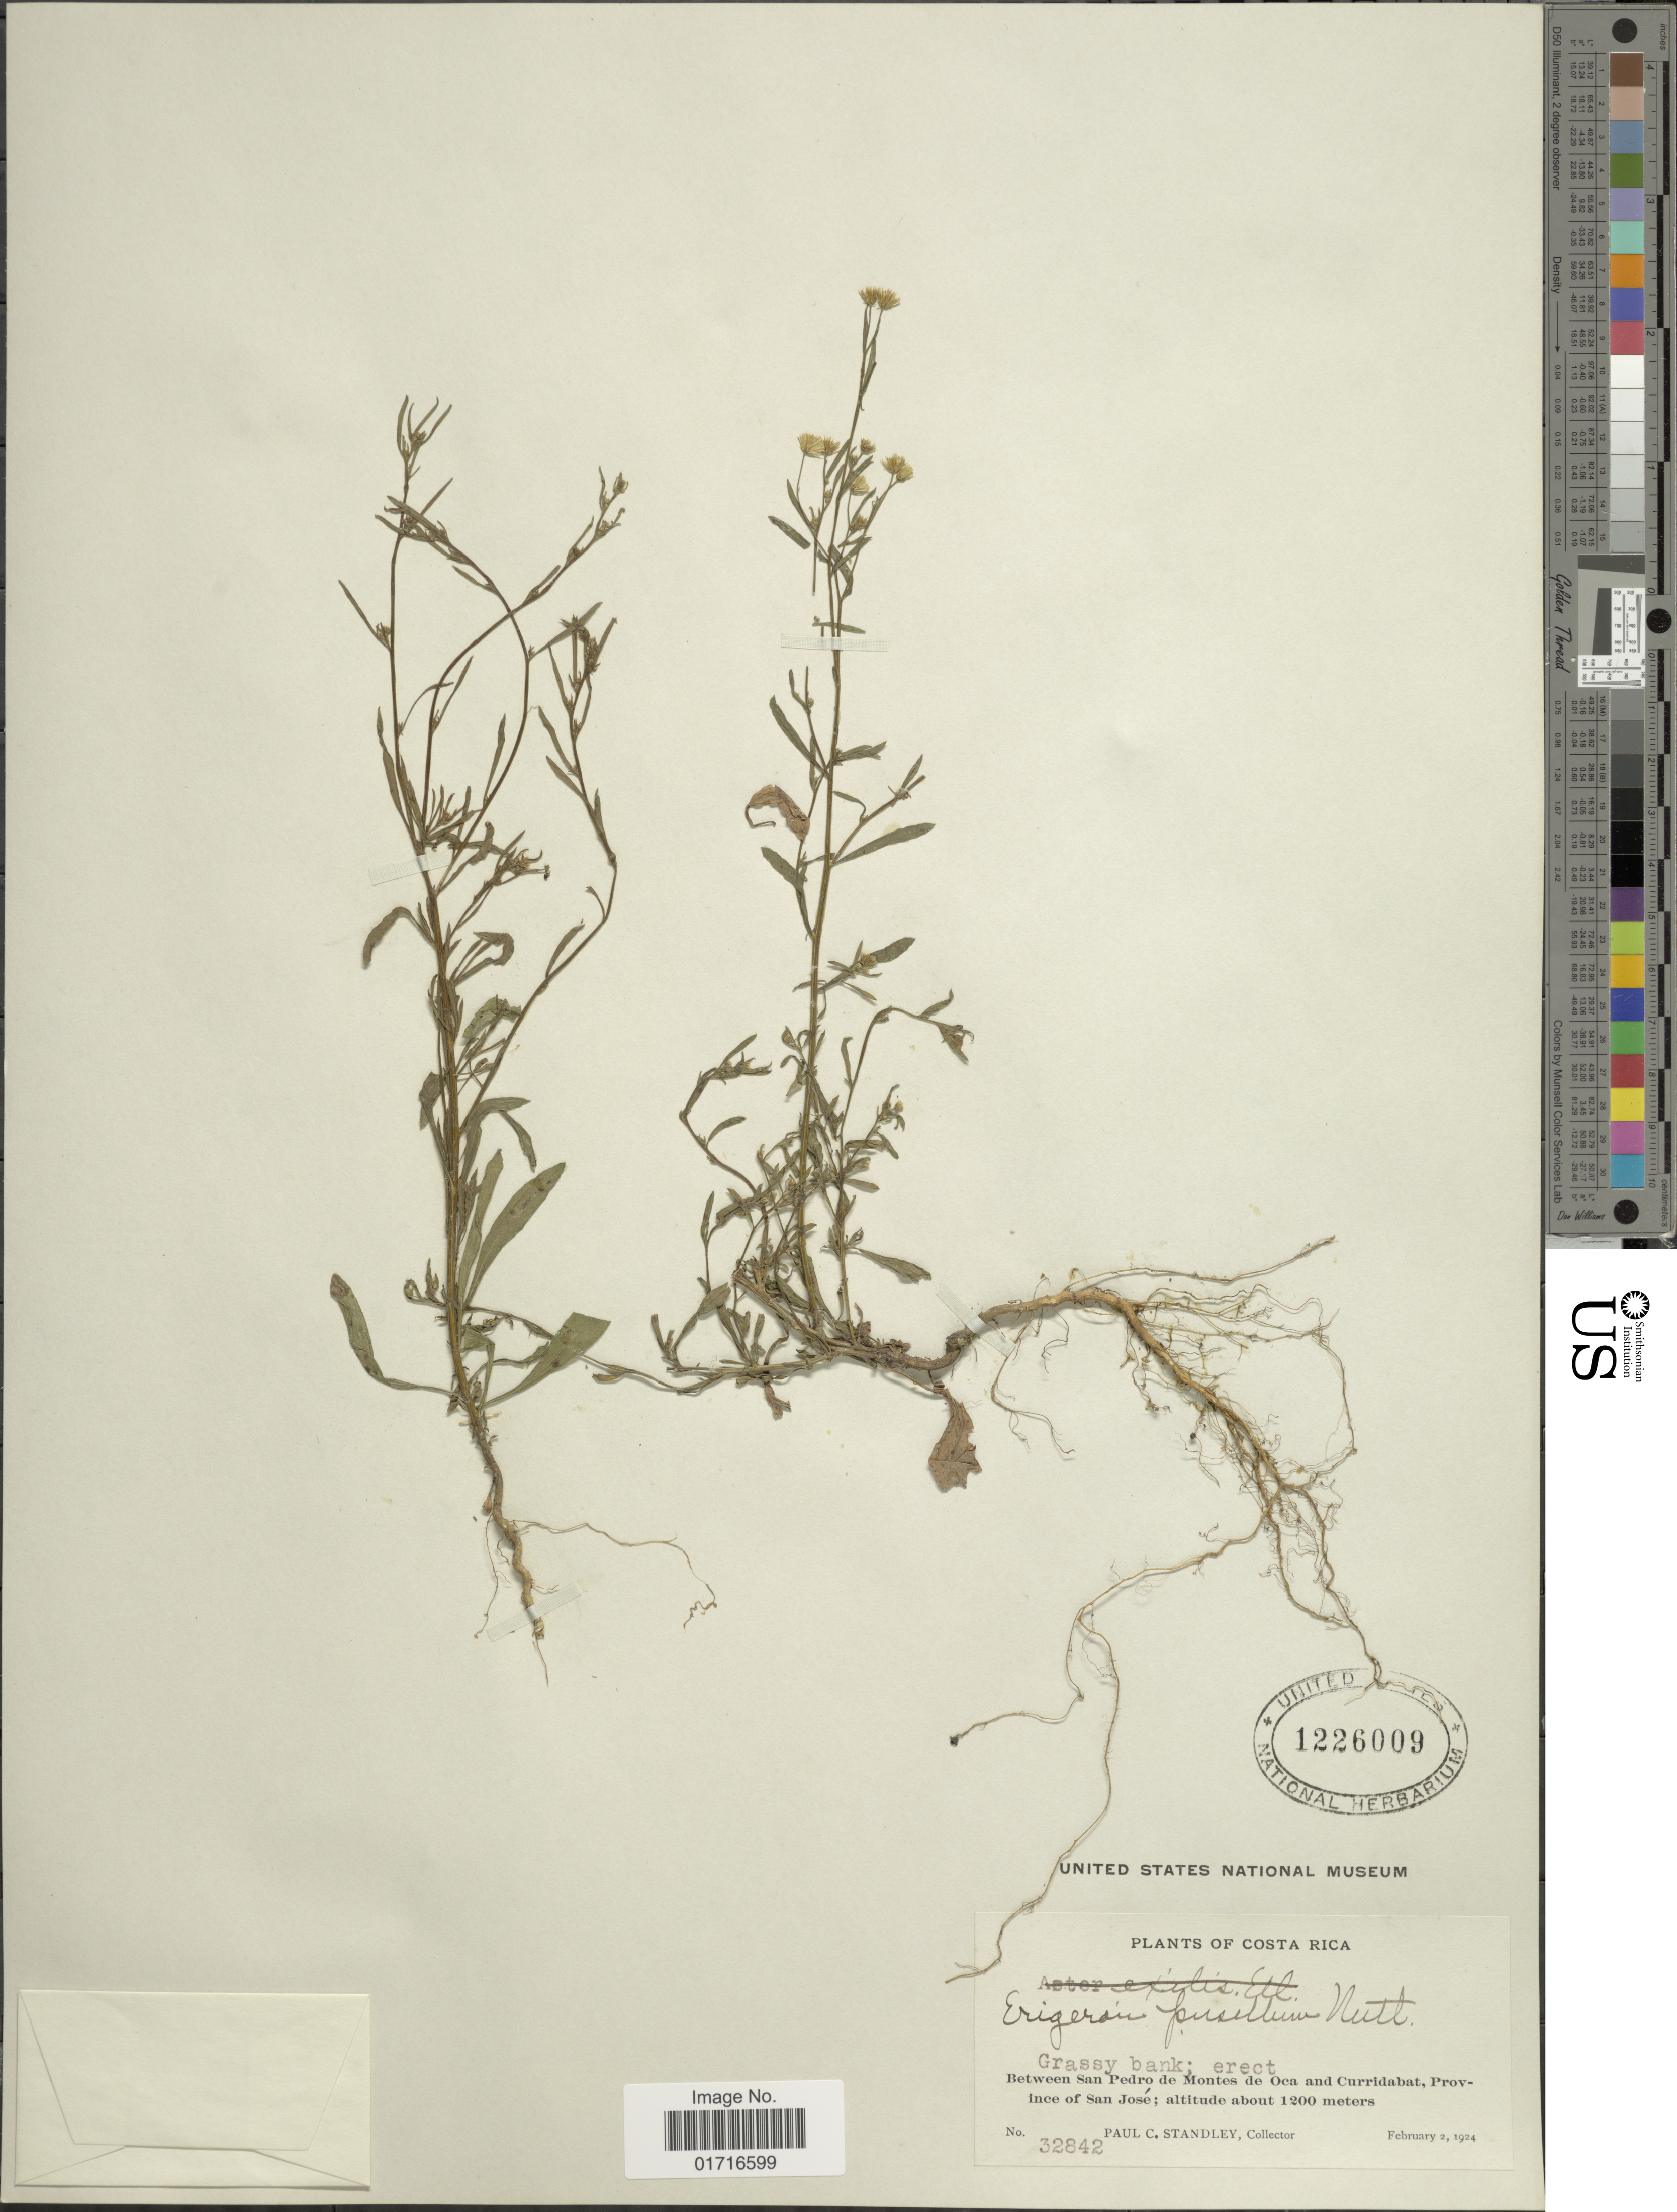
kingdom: Plantae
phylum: Tracheophyta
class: Magnoliopsida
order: Asterales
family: Asteraceae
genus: Conyza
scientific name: Conyza pusilla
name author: Houtt.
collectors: P. C. Standley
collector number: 32842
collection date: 1924-02-02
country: Costa Rica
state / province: San José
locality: Between San Pedro de Montes de Oca and Curridabat, Province of San Jose.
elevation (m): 1200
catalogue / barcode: US 1226009